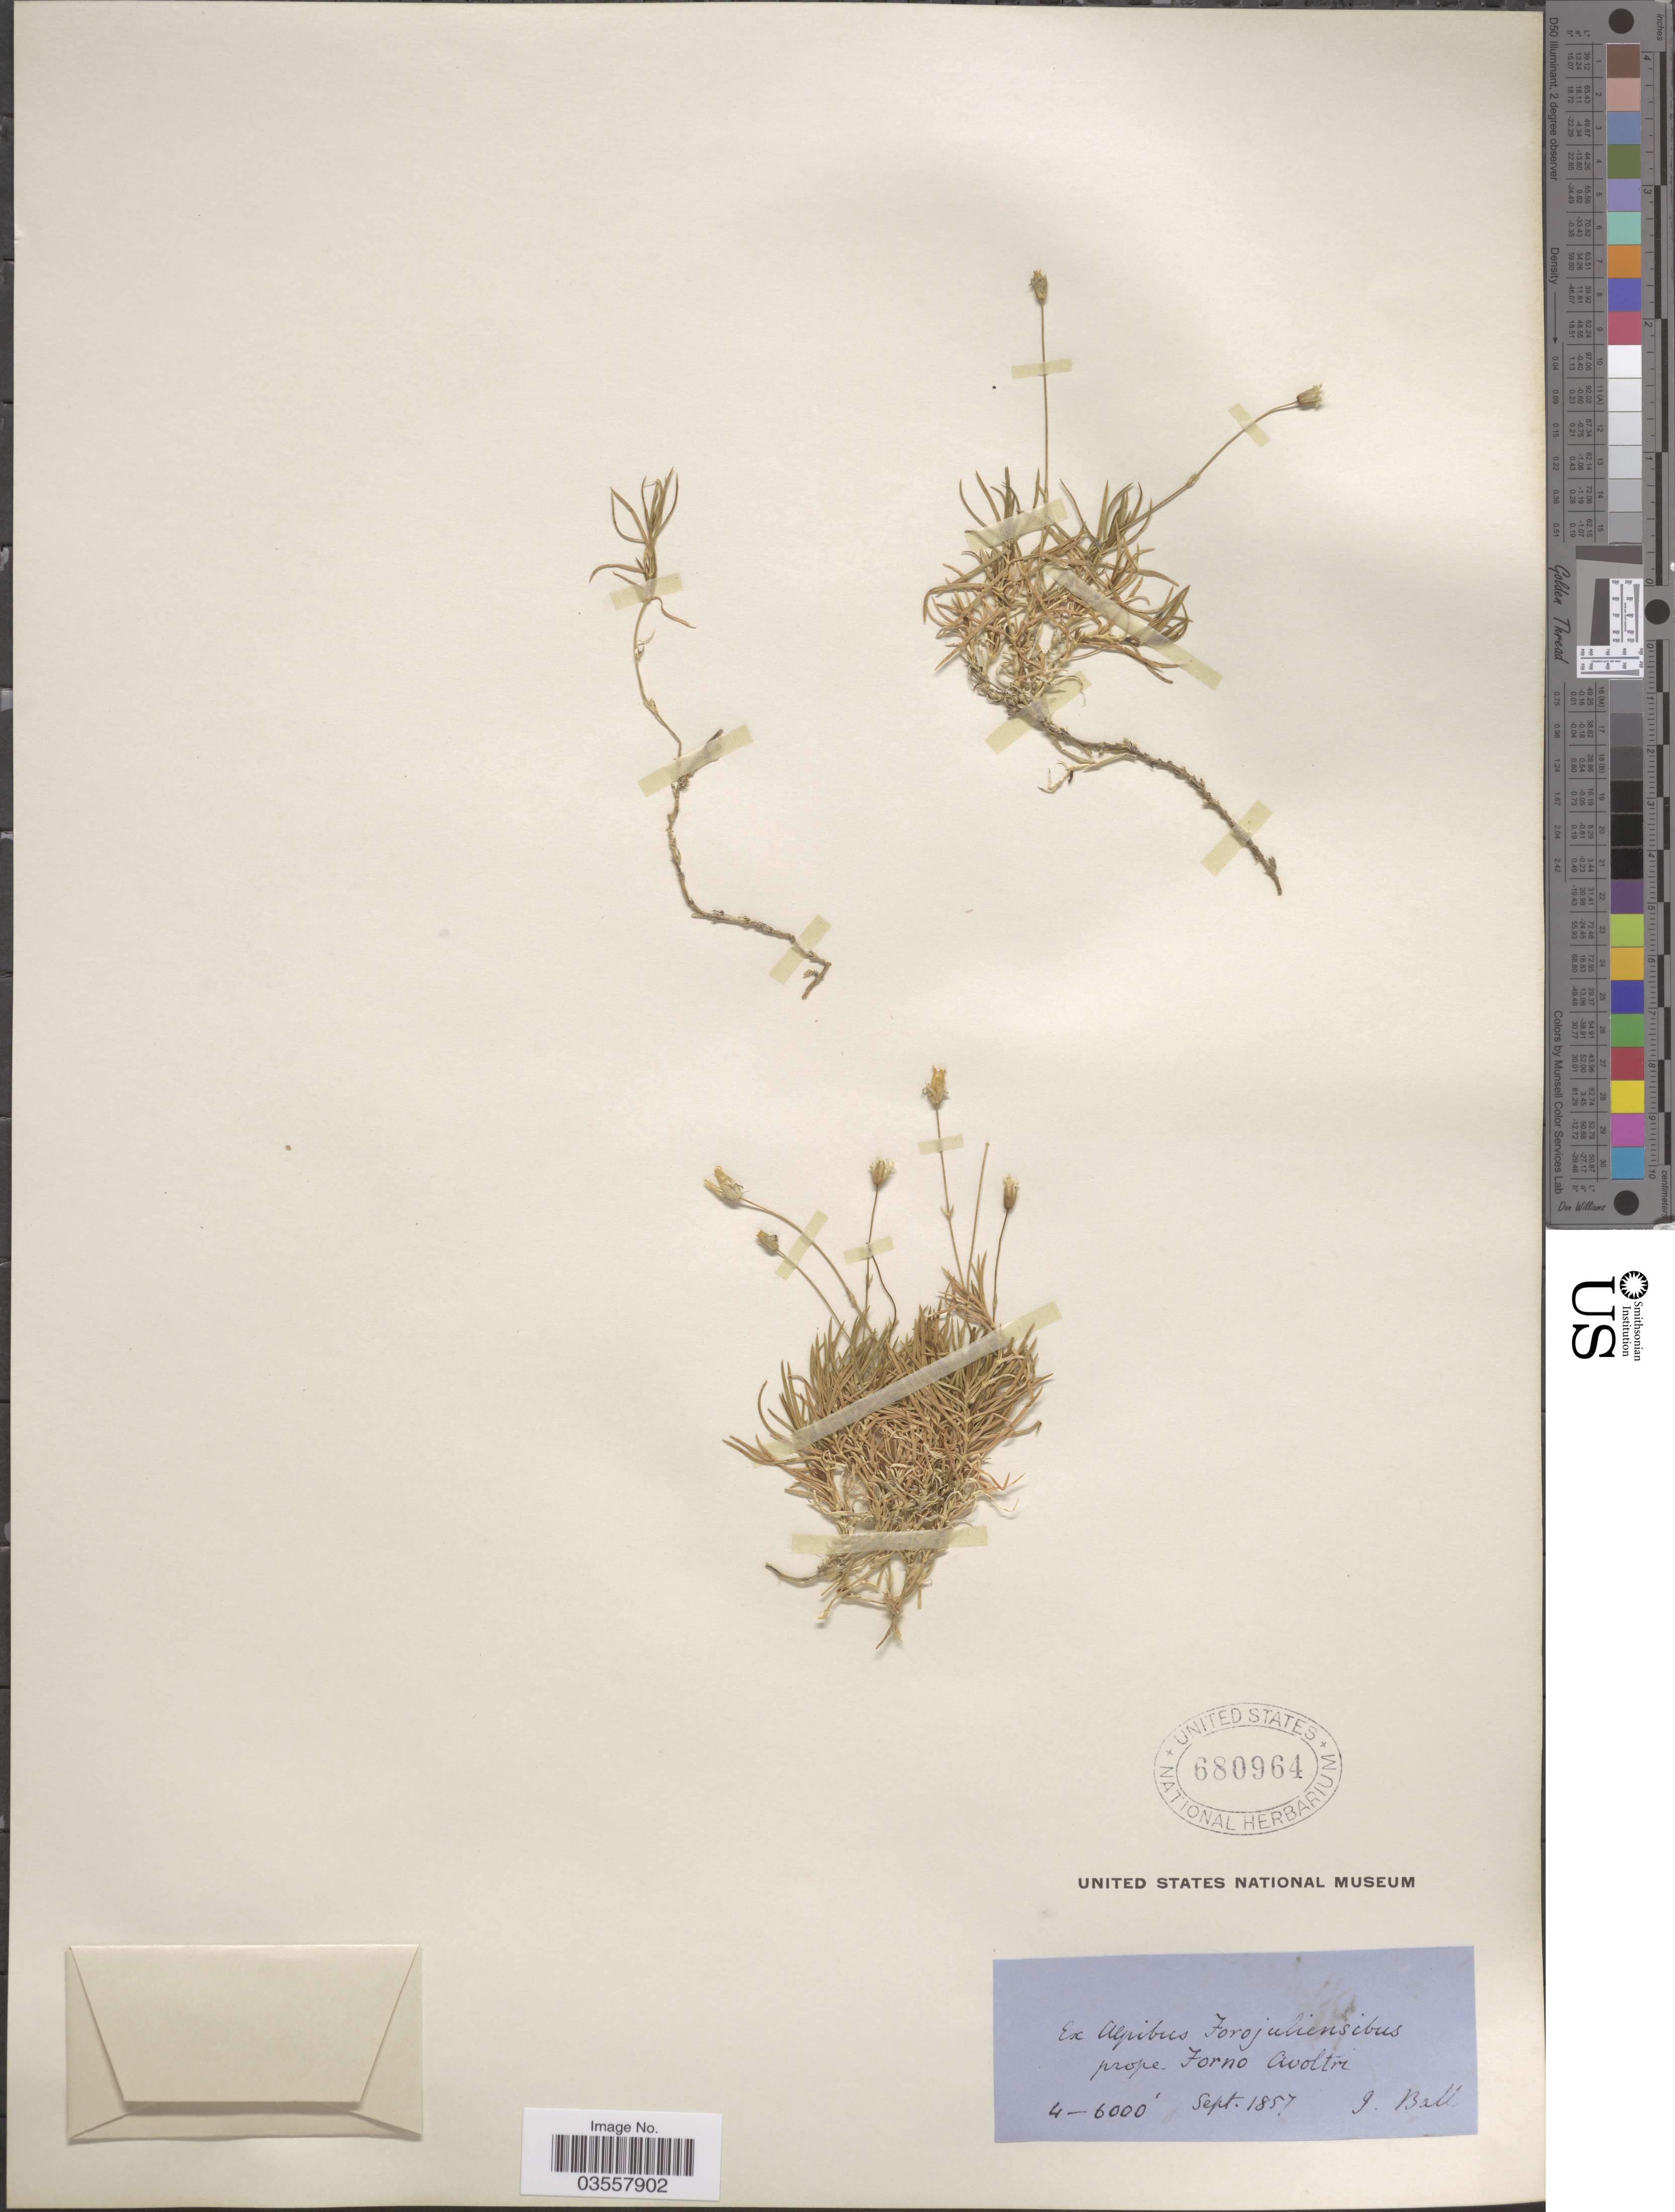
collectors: J. Ball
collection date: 1857-09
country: Italy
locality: Ex Alpibus Forojuliensibus prope. Forno Avoltri.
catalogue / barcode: US 680964